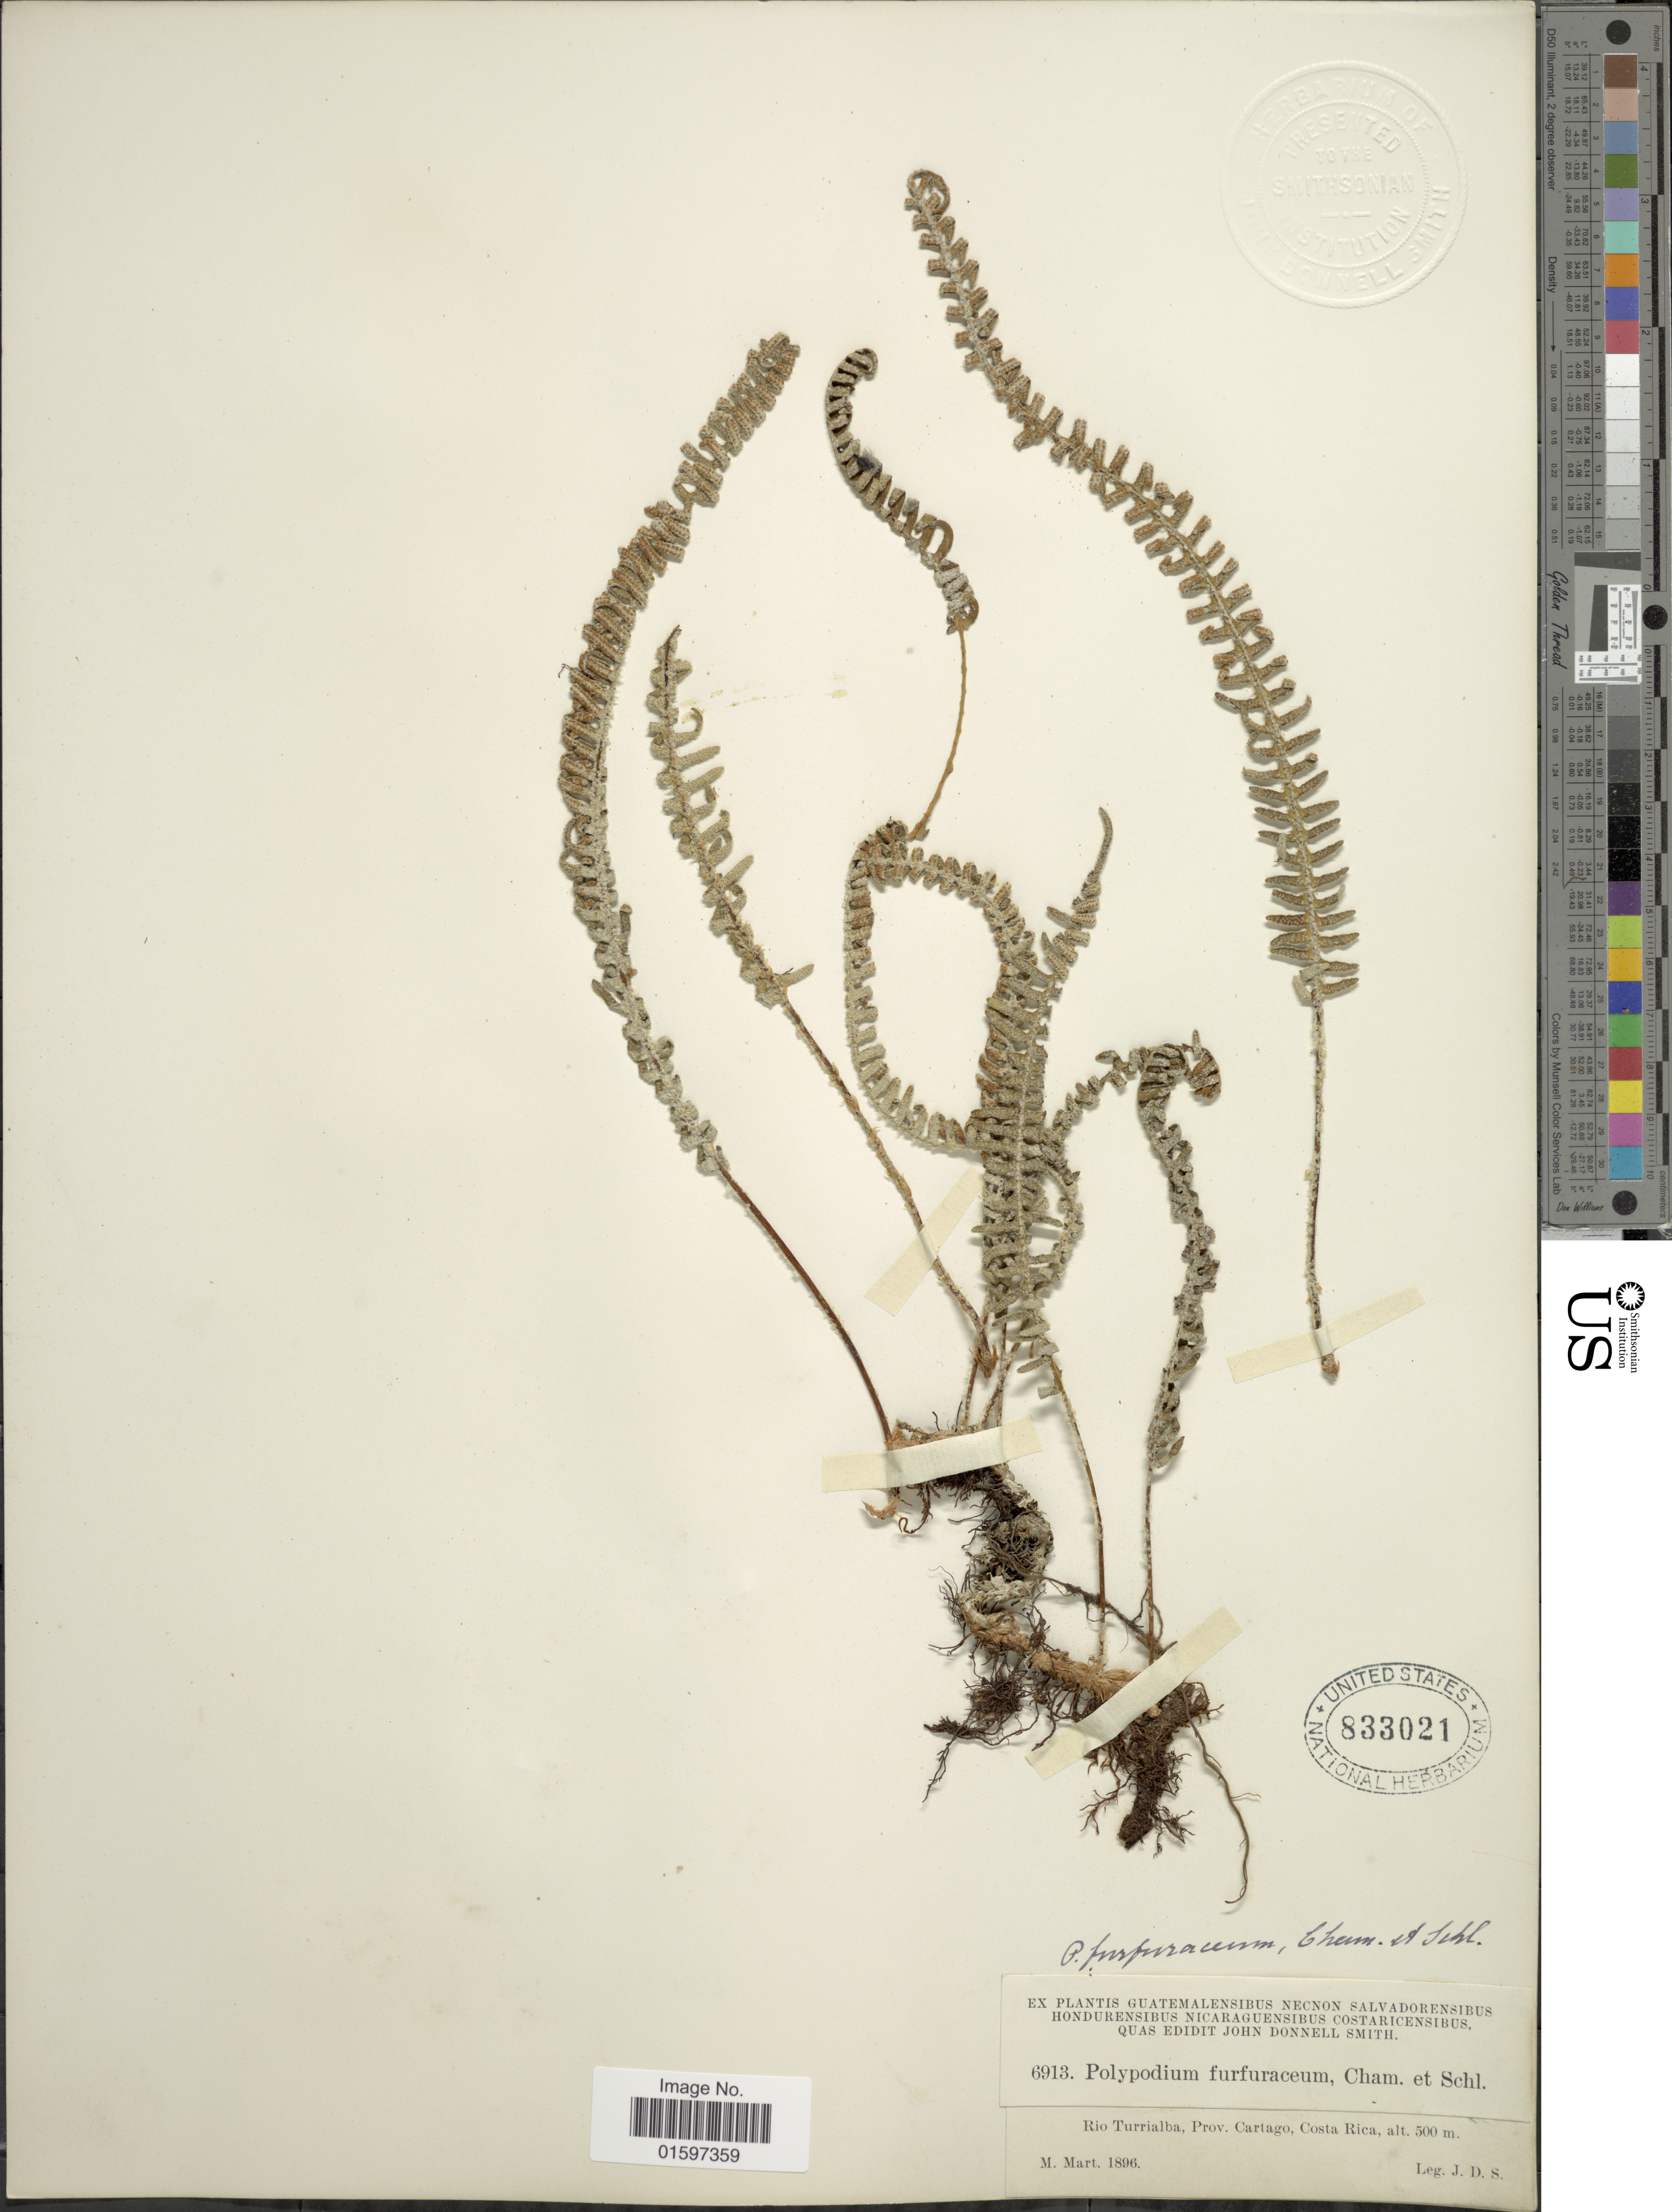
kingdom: Plantae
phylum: Tracheophyta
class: Polypodiopsida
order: Polypodiales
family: Polypodiaceae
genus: Pleopeltis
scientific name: Pleopeltis furfuracea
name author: (Schltdl. & Cham.) A.R. Sm. & Tejero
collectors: J. Donnell Smith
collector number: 6913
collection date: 1896-03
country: Costa Rica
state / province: Cartago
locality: Rio Turrialba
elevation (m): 500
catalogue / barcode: US 833021